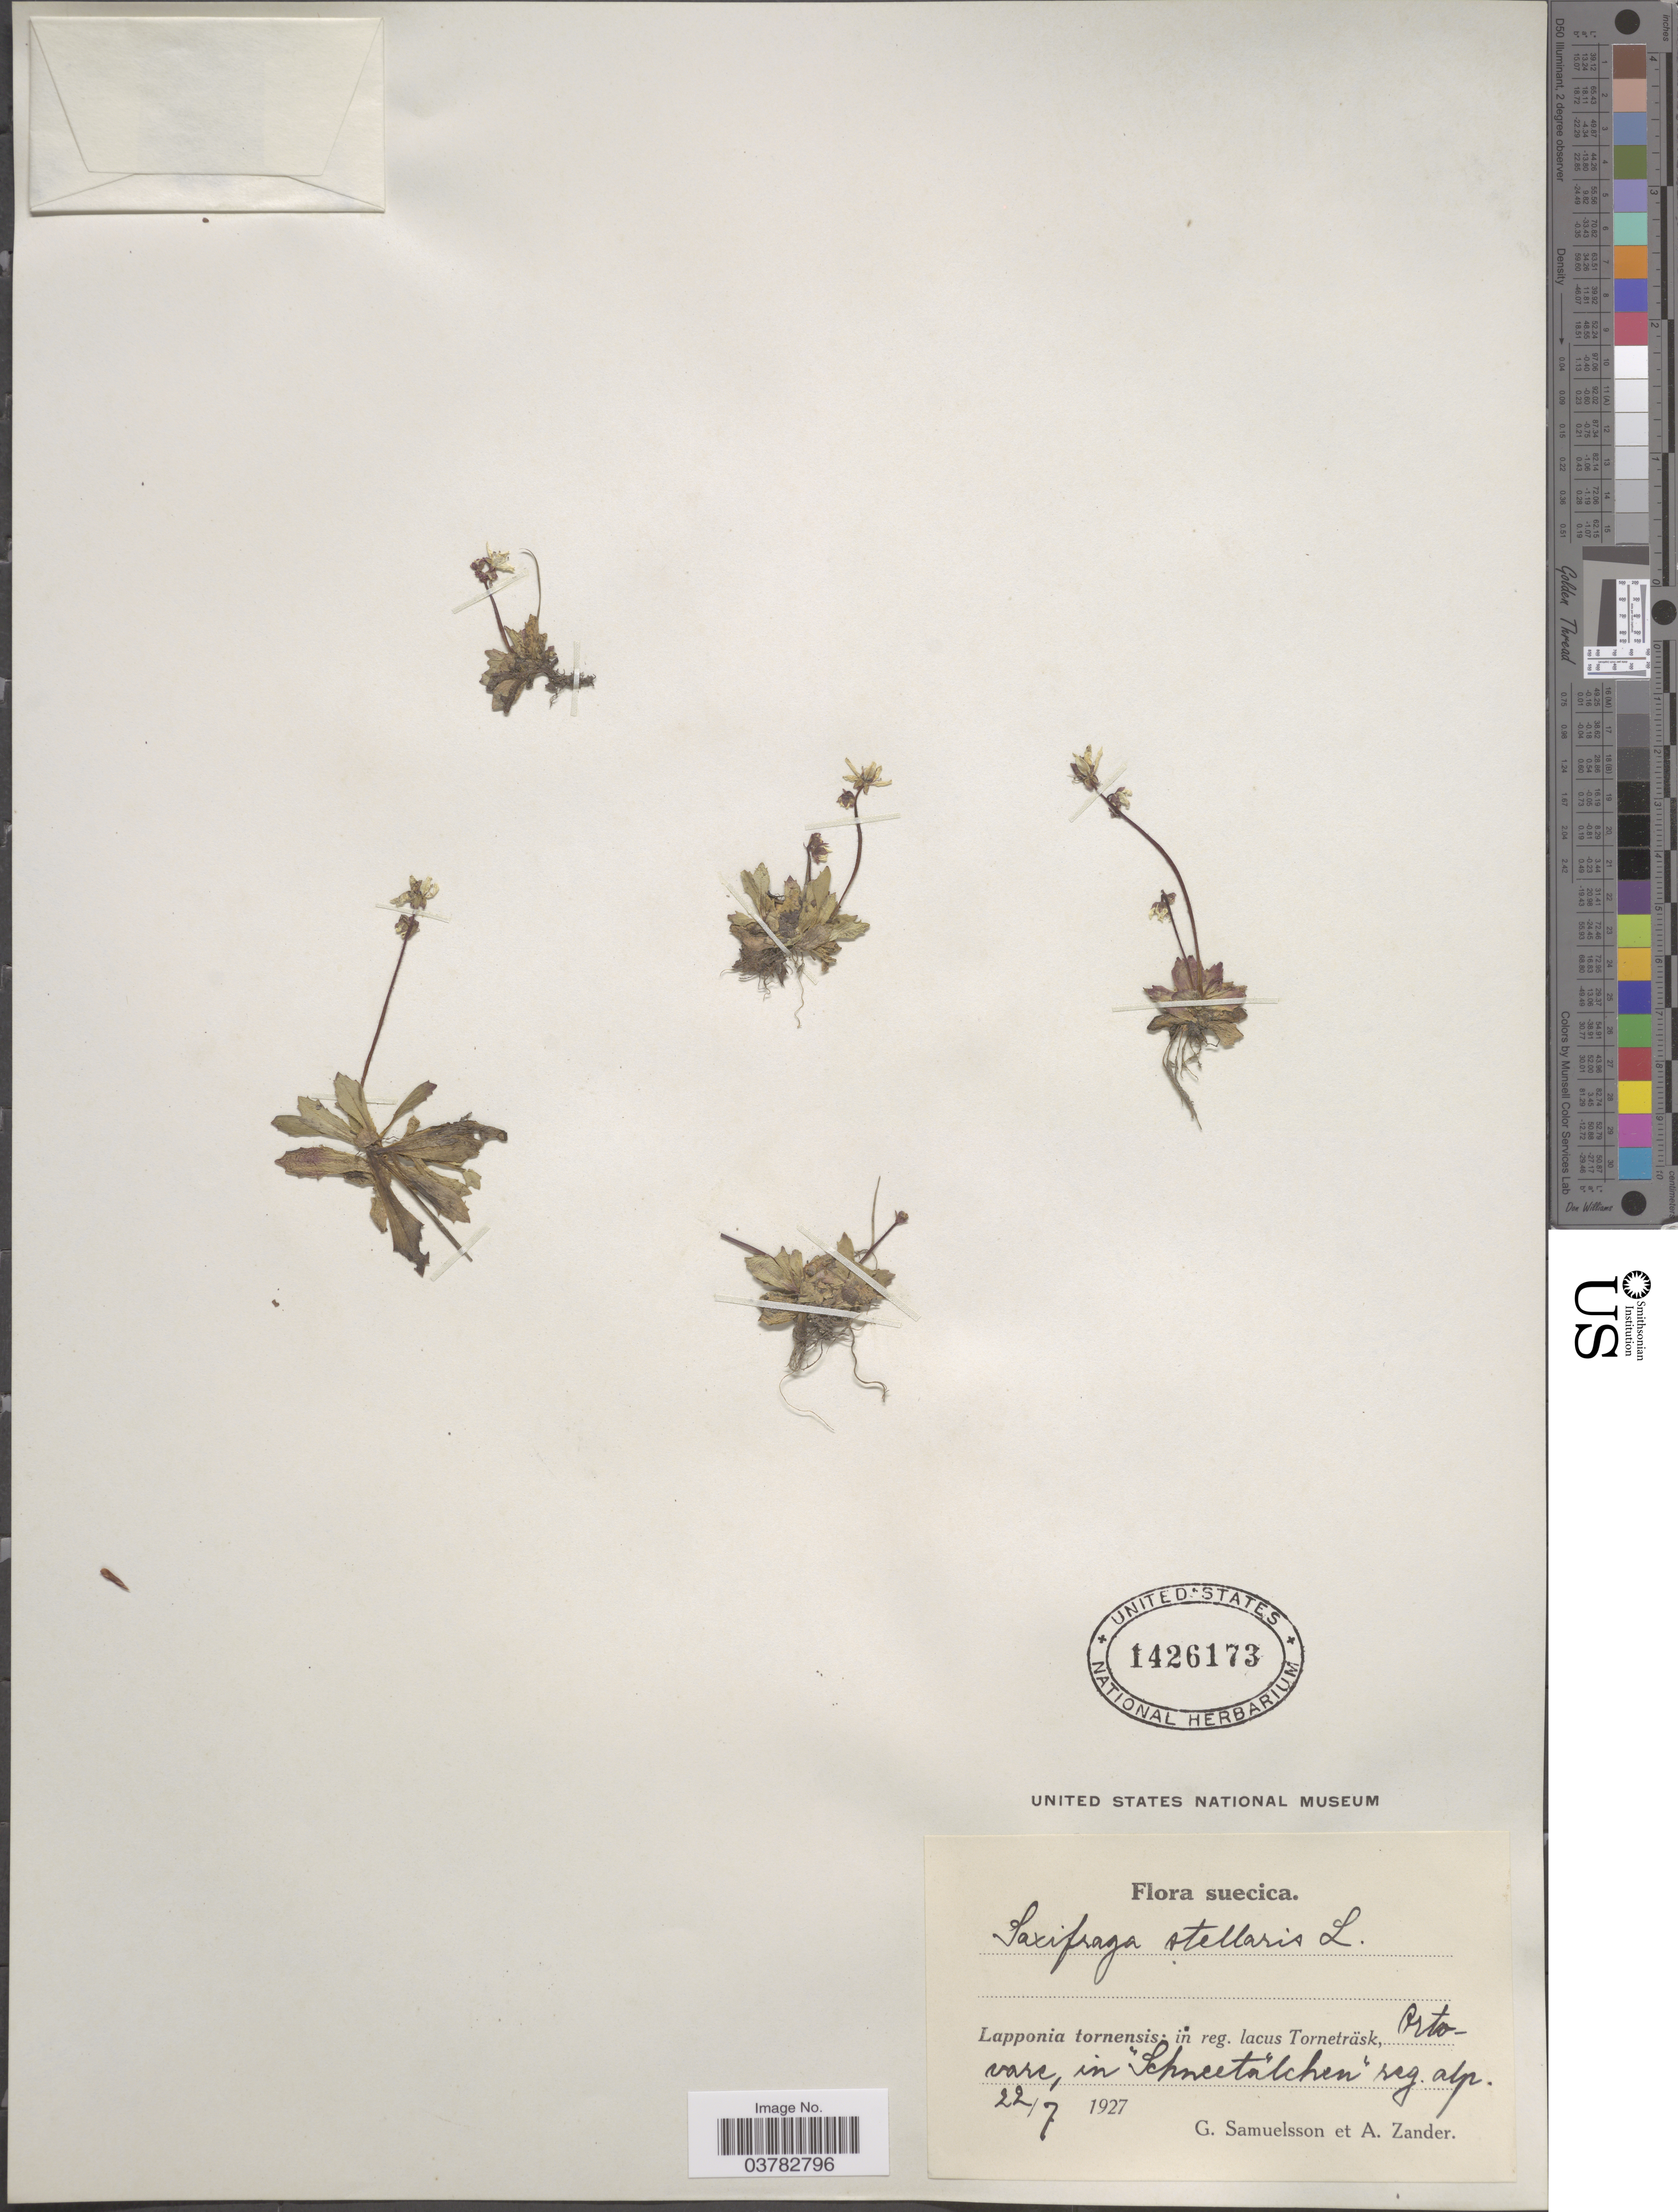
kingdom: Plantae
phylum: Tracheophyta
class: Magnoliopsida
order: Saxifragales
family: Saxifragaceae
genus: Micranthes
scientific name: Micranthes stellaris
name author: (L.) Galasso et al.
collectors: G. Samuelsson & A. Zander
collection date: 1927-07-22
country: Sweden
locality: Suecica. Lapponia tornensis: in reg. lacus Torneträsk, Ortovare, in "Schneetälchen" reg. alp.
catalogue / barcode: US 1426173